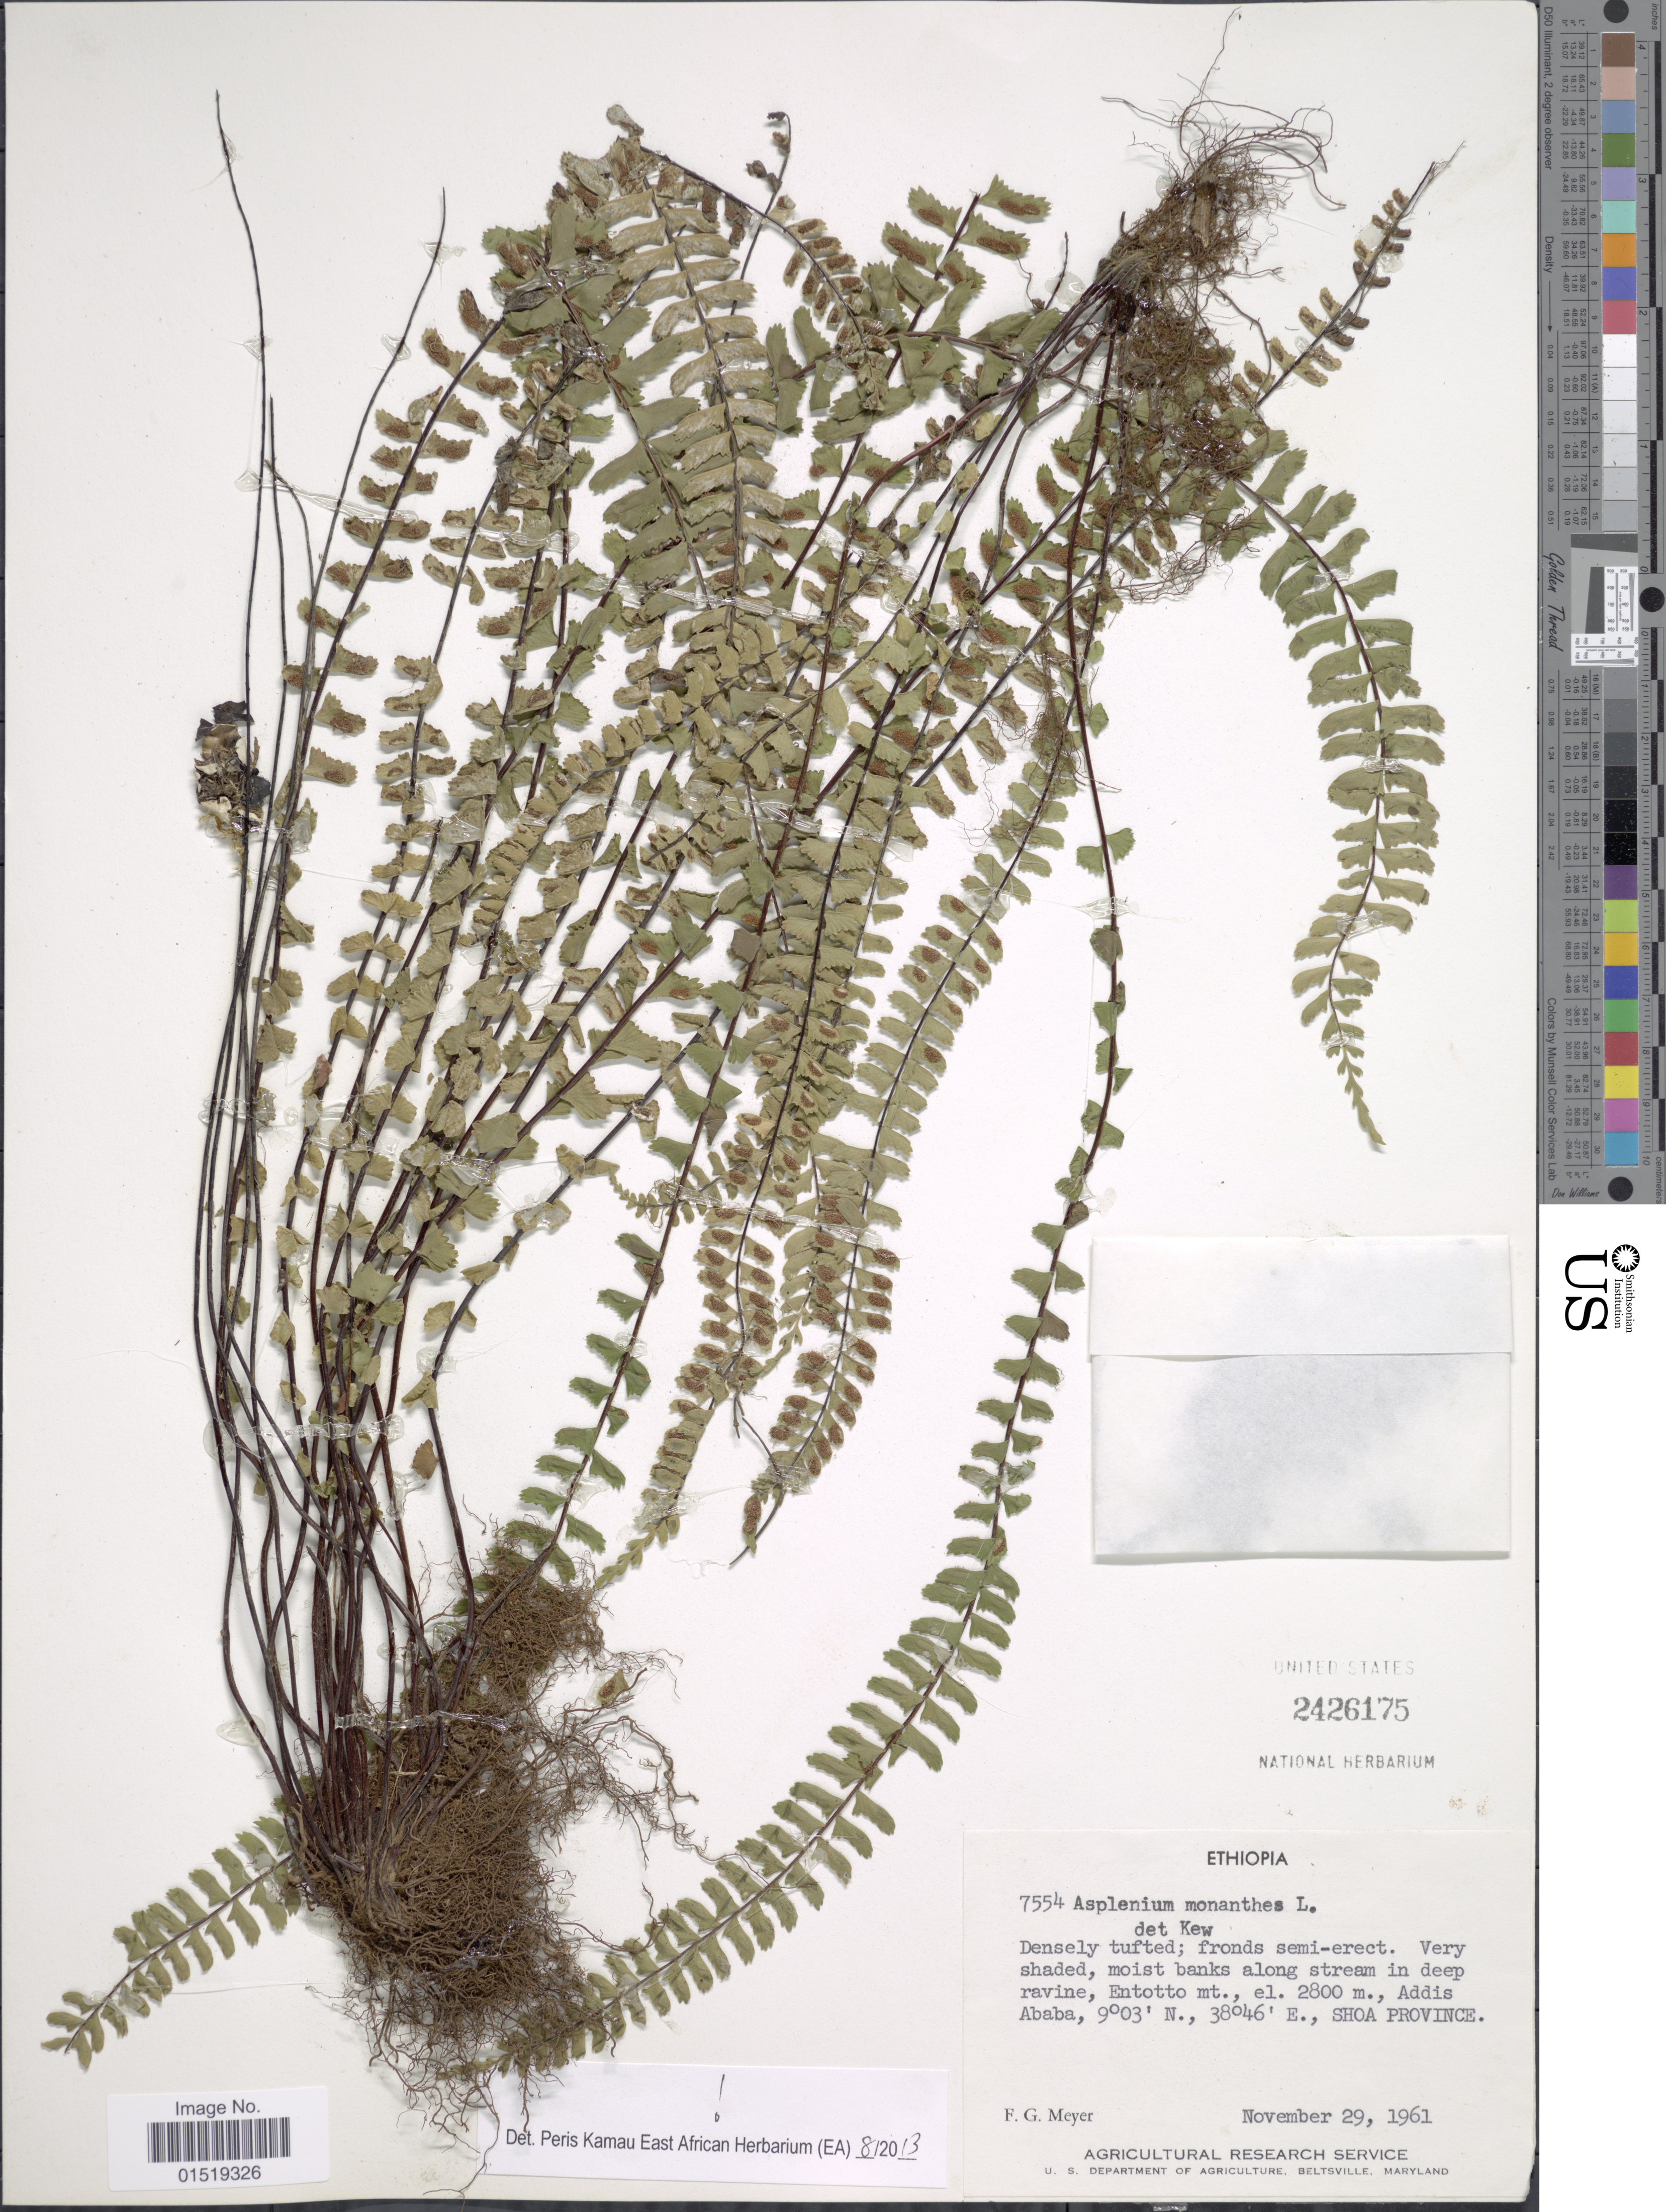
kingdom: Plantae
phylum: Tracheophyta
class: Polypodiopsida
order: Polypodiales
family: Aspleniaceae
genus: Asplenium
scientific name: Asplenium monanthes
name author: L.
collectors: F. G. Meyer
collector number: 7554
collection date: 1961-11-29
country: Ethiopia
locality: Entotto mt., Addis Ababa, Shoa Province.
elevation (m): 2800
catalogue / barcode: US 2426175